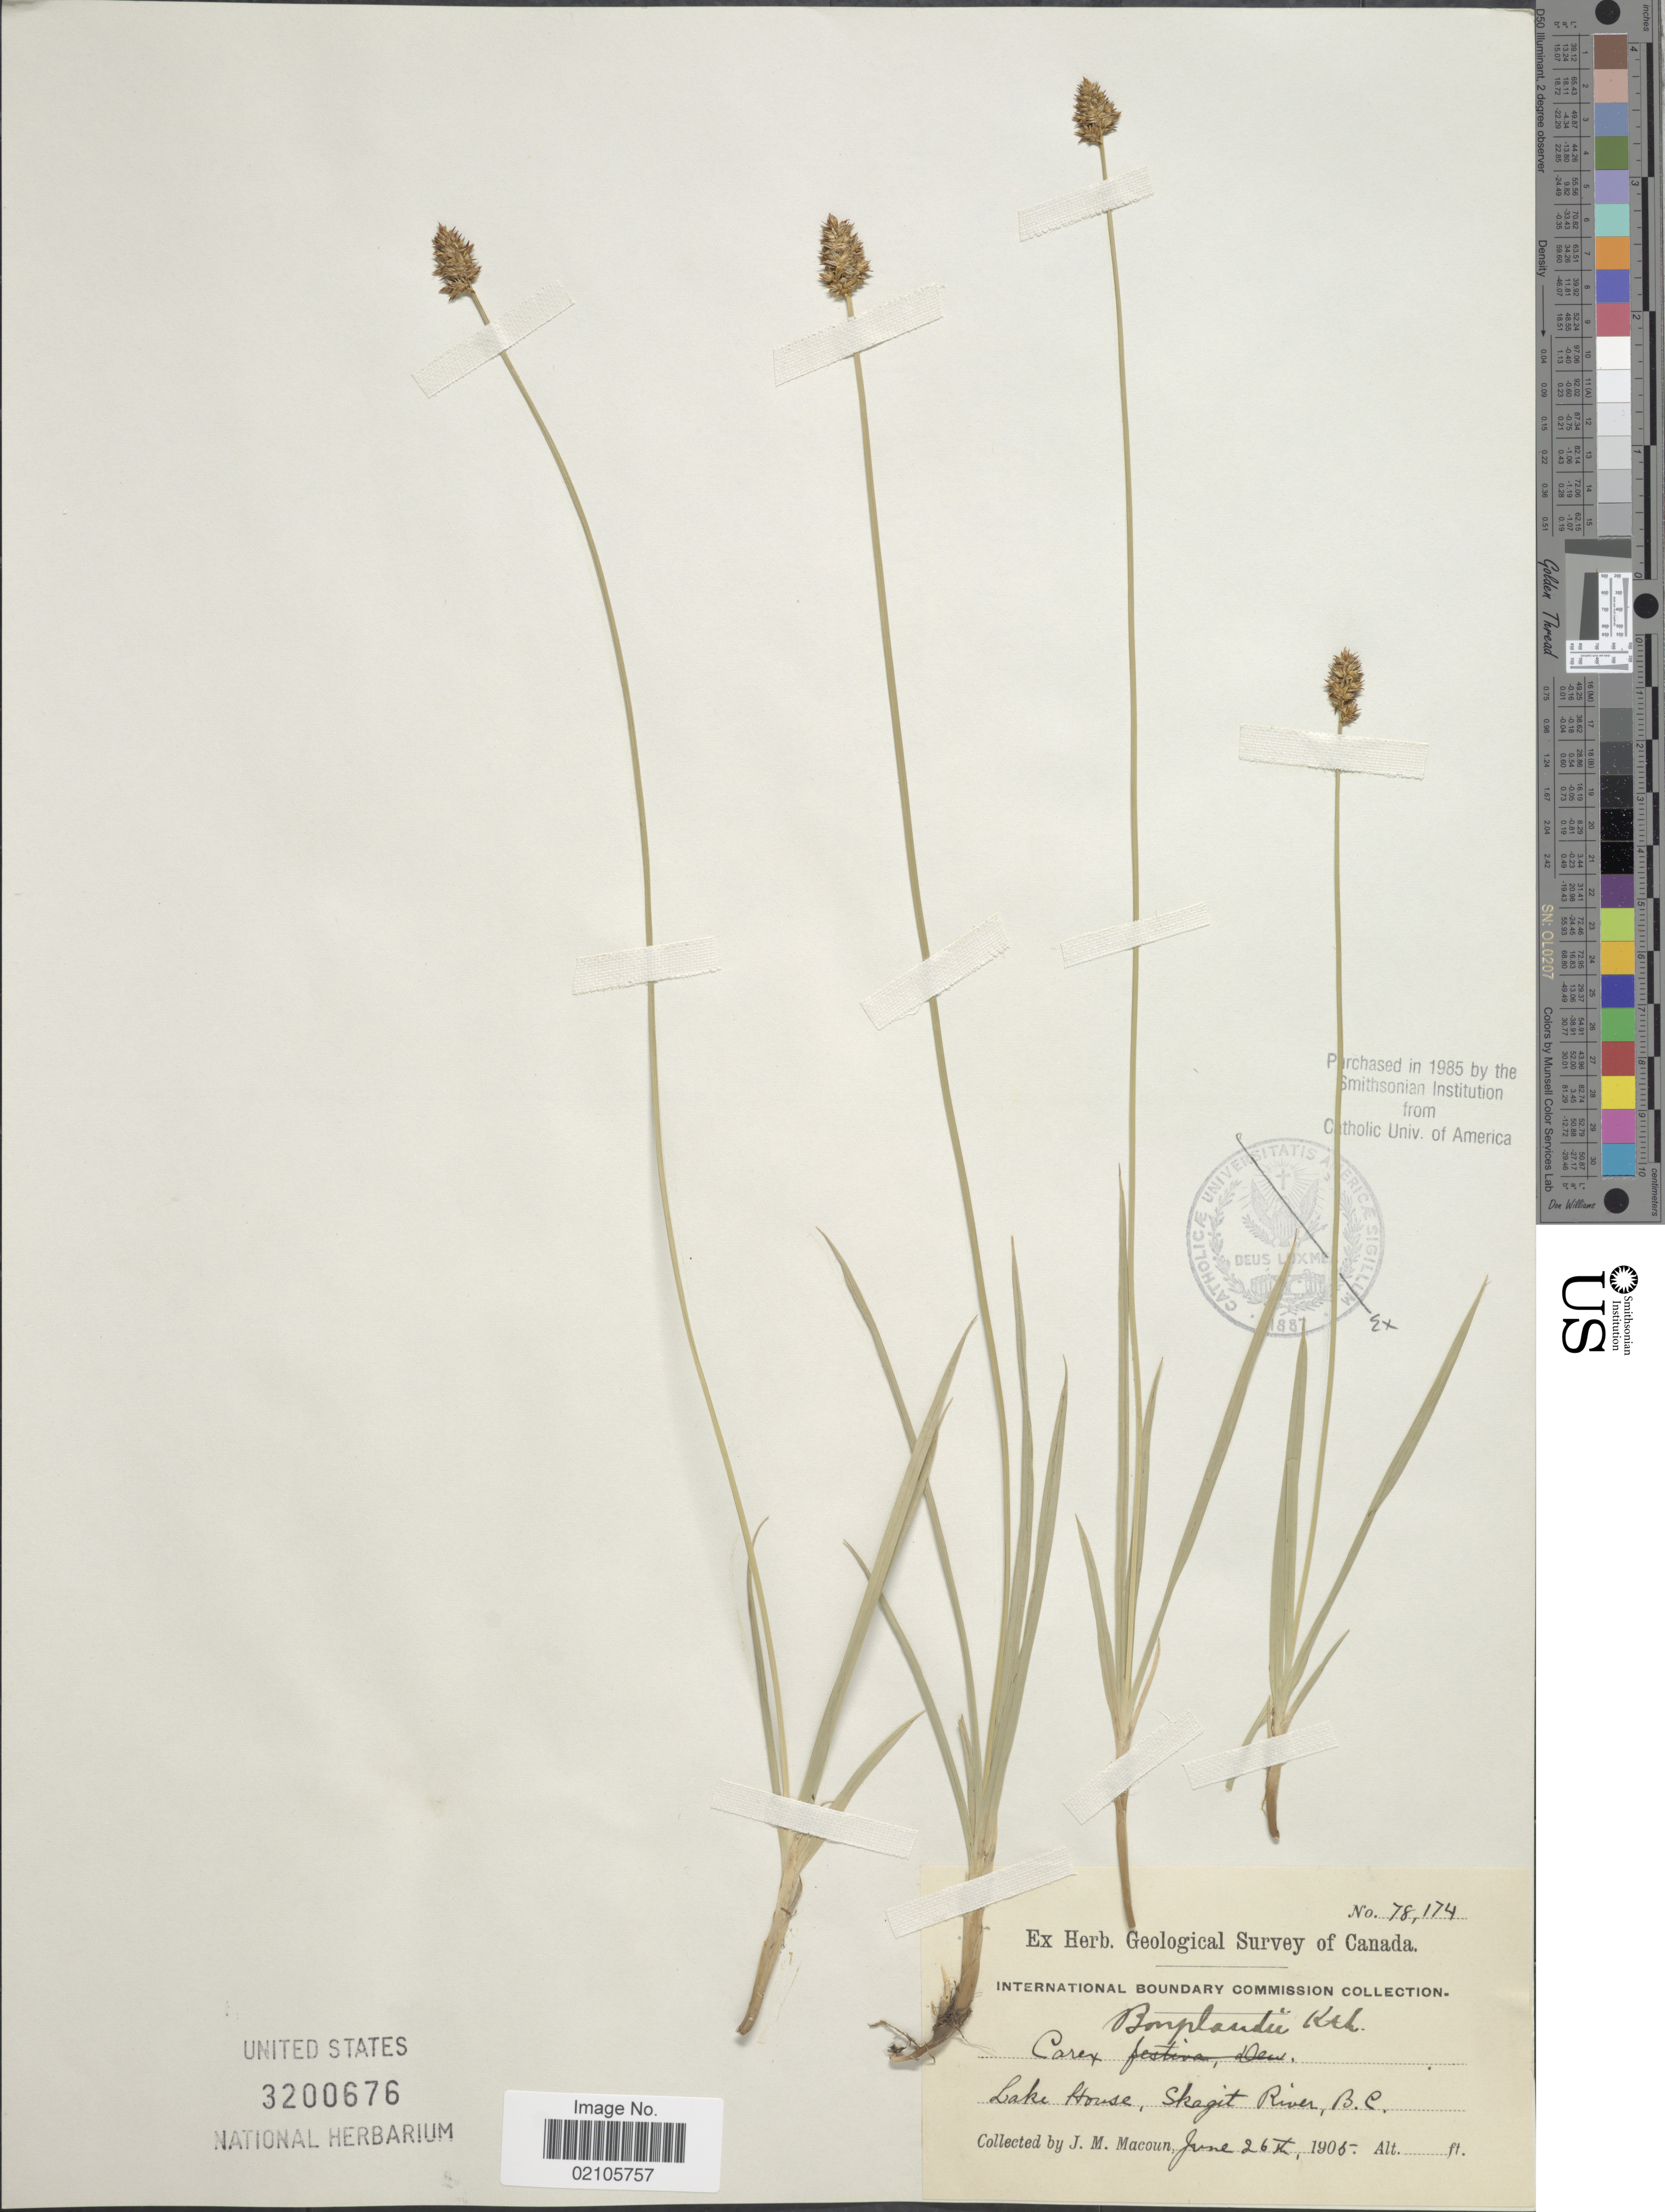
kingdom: Plantae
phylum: Tracheophyta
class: Liliopsida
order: Poales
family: Cyperaceae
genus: Carex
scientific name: Carex bonplandii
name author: Kunth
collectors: J. M. Macoun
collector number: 78174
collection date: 1905-06-26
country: Canada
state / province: British Columbia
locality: Lake House, Skagit River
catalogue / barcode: US 3200676